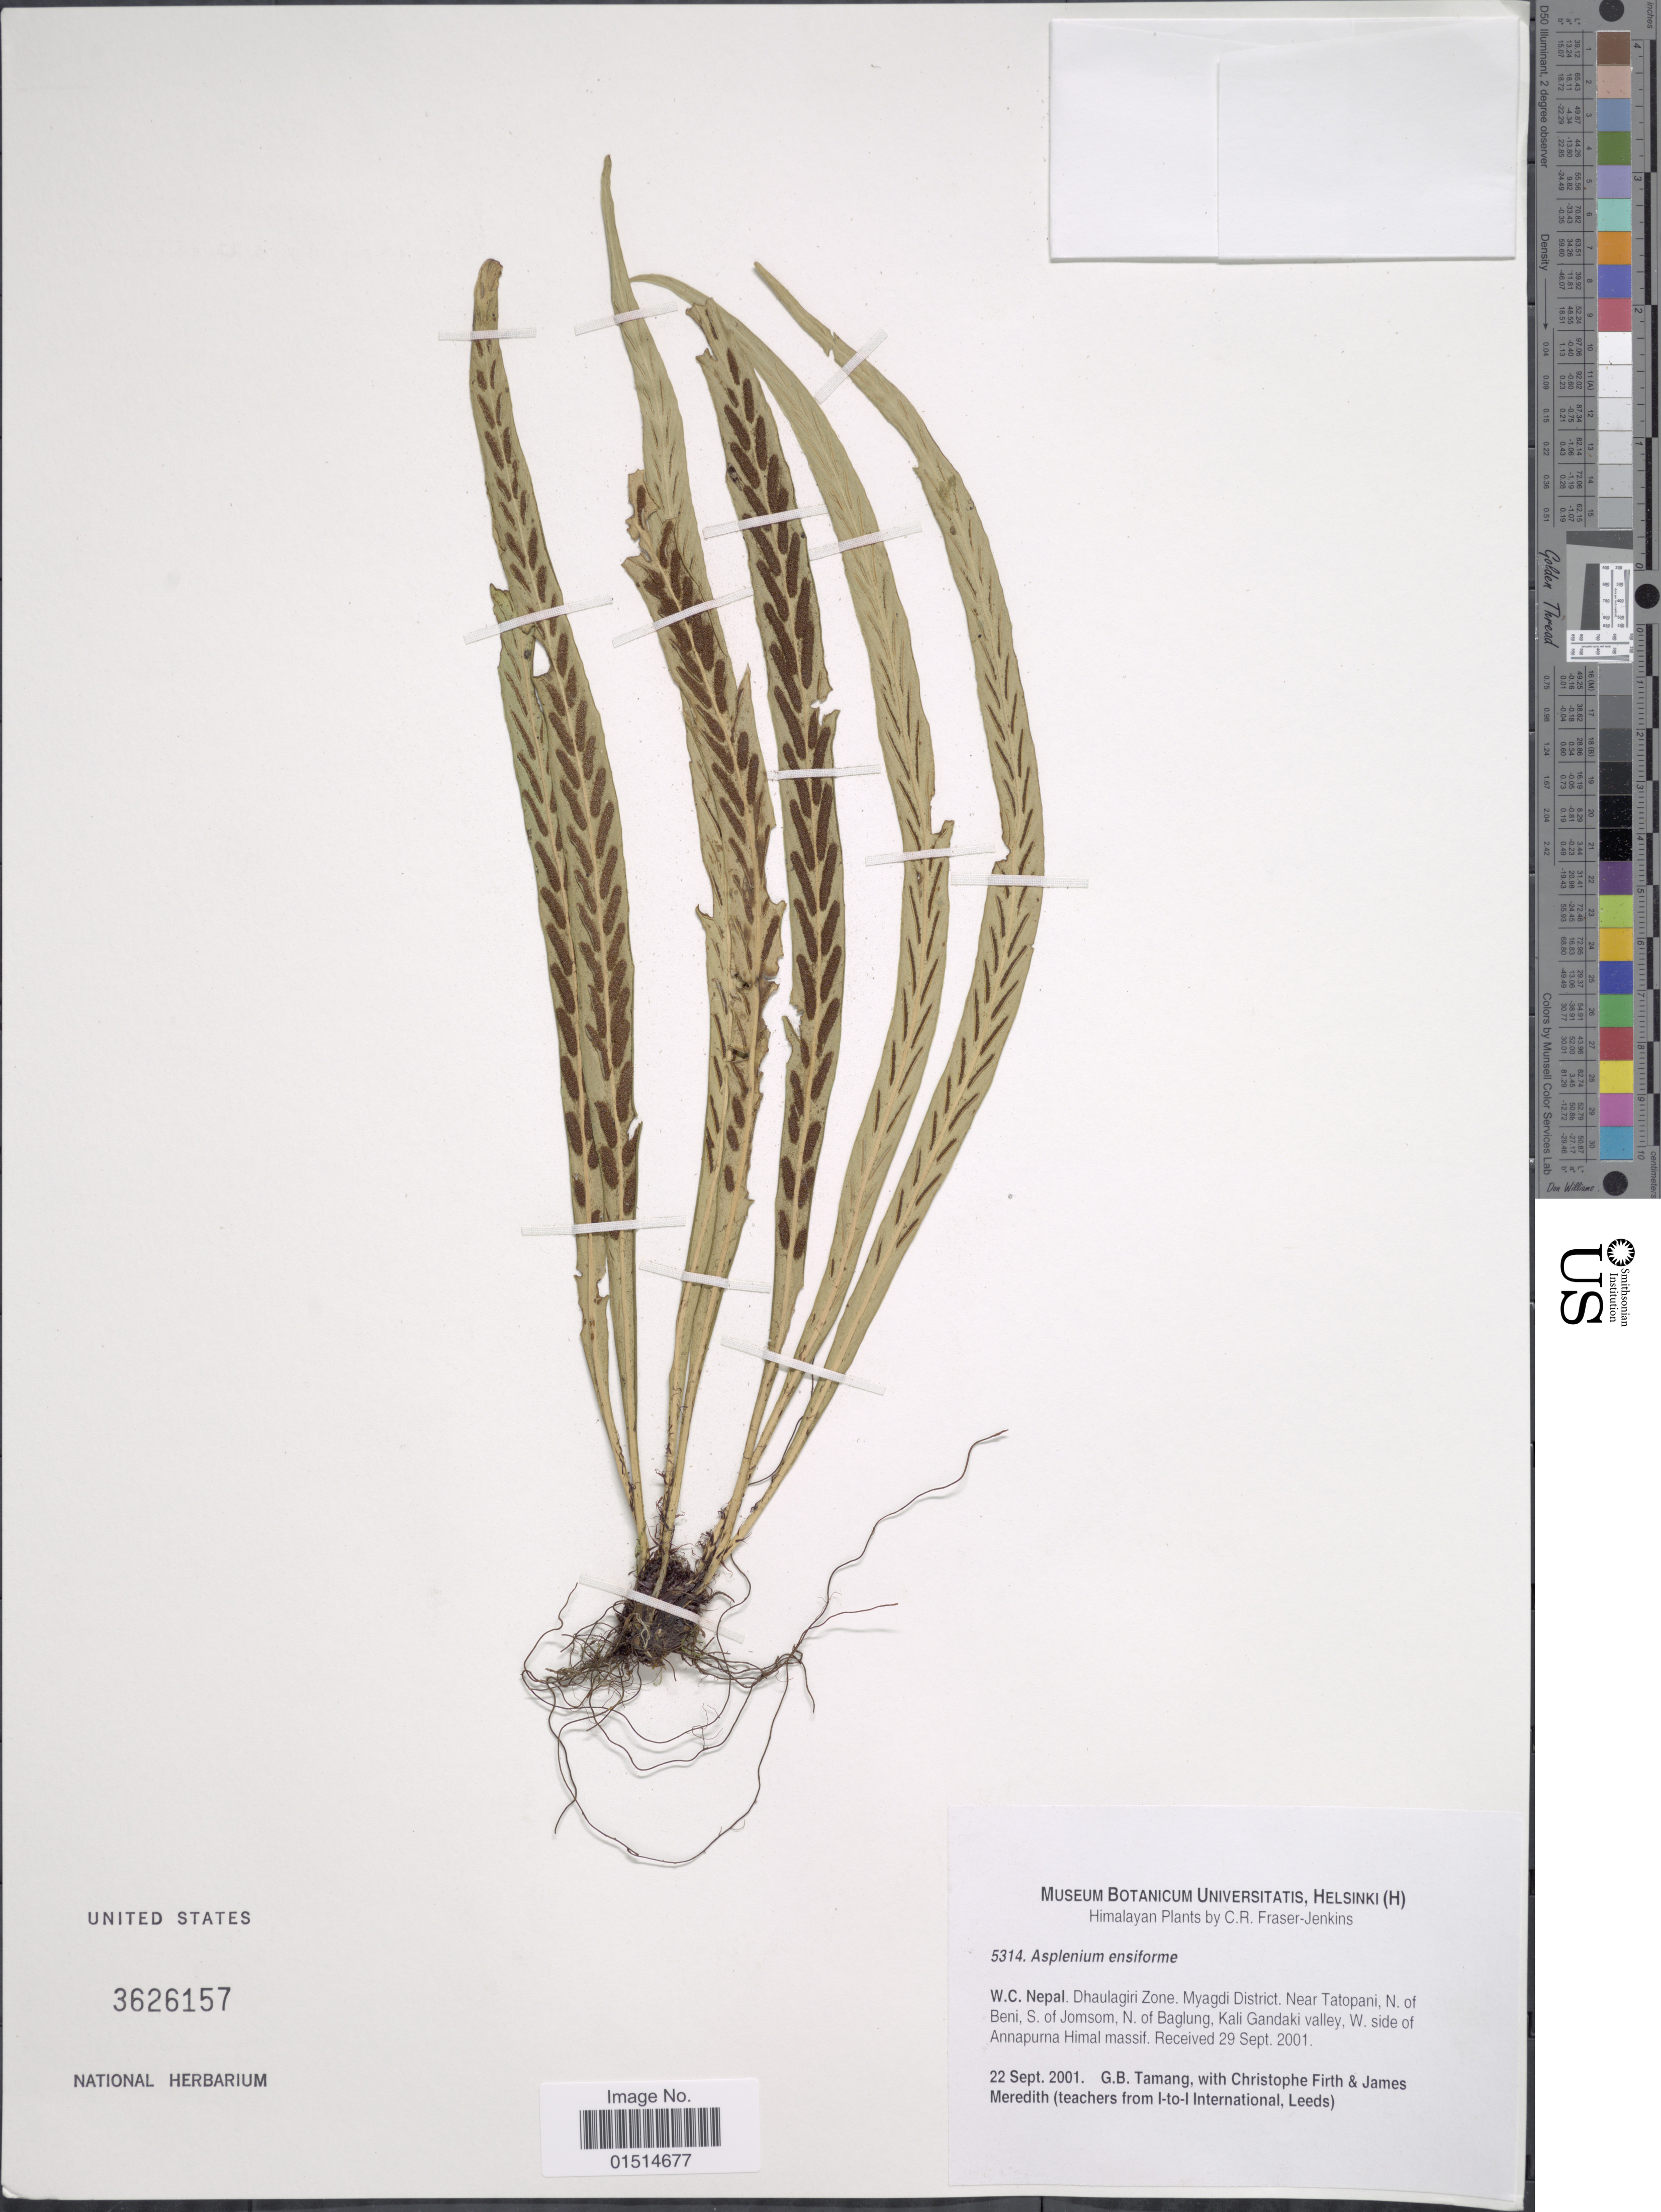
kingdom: Plantae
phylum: Tracheophyta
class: Polypodiopsida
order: Polypodiales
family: Aspleniaceae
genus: Asplenium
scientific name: Asplenium ensiforme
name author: Wall. ex Hook. & Grev.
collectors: G. Tamang, C. Firth & M. James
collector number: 5314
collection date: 2001-09-22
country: Nepal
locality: Himalaya, W. C. Nepal, Dhaulagiri Zone, Myagdi District, Near Tatopani, N. of Beni, S. of Jomsom, N. of Baglung, Kali Gandaki valley, W. side of Annapuma Himal massif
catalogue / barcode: US 3626157